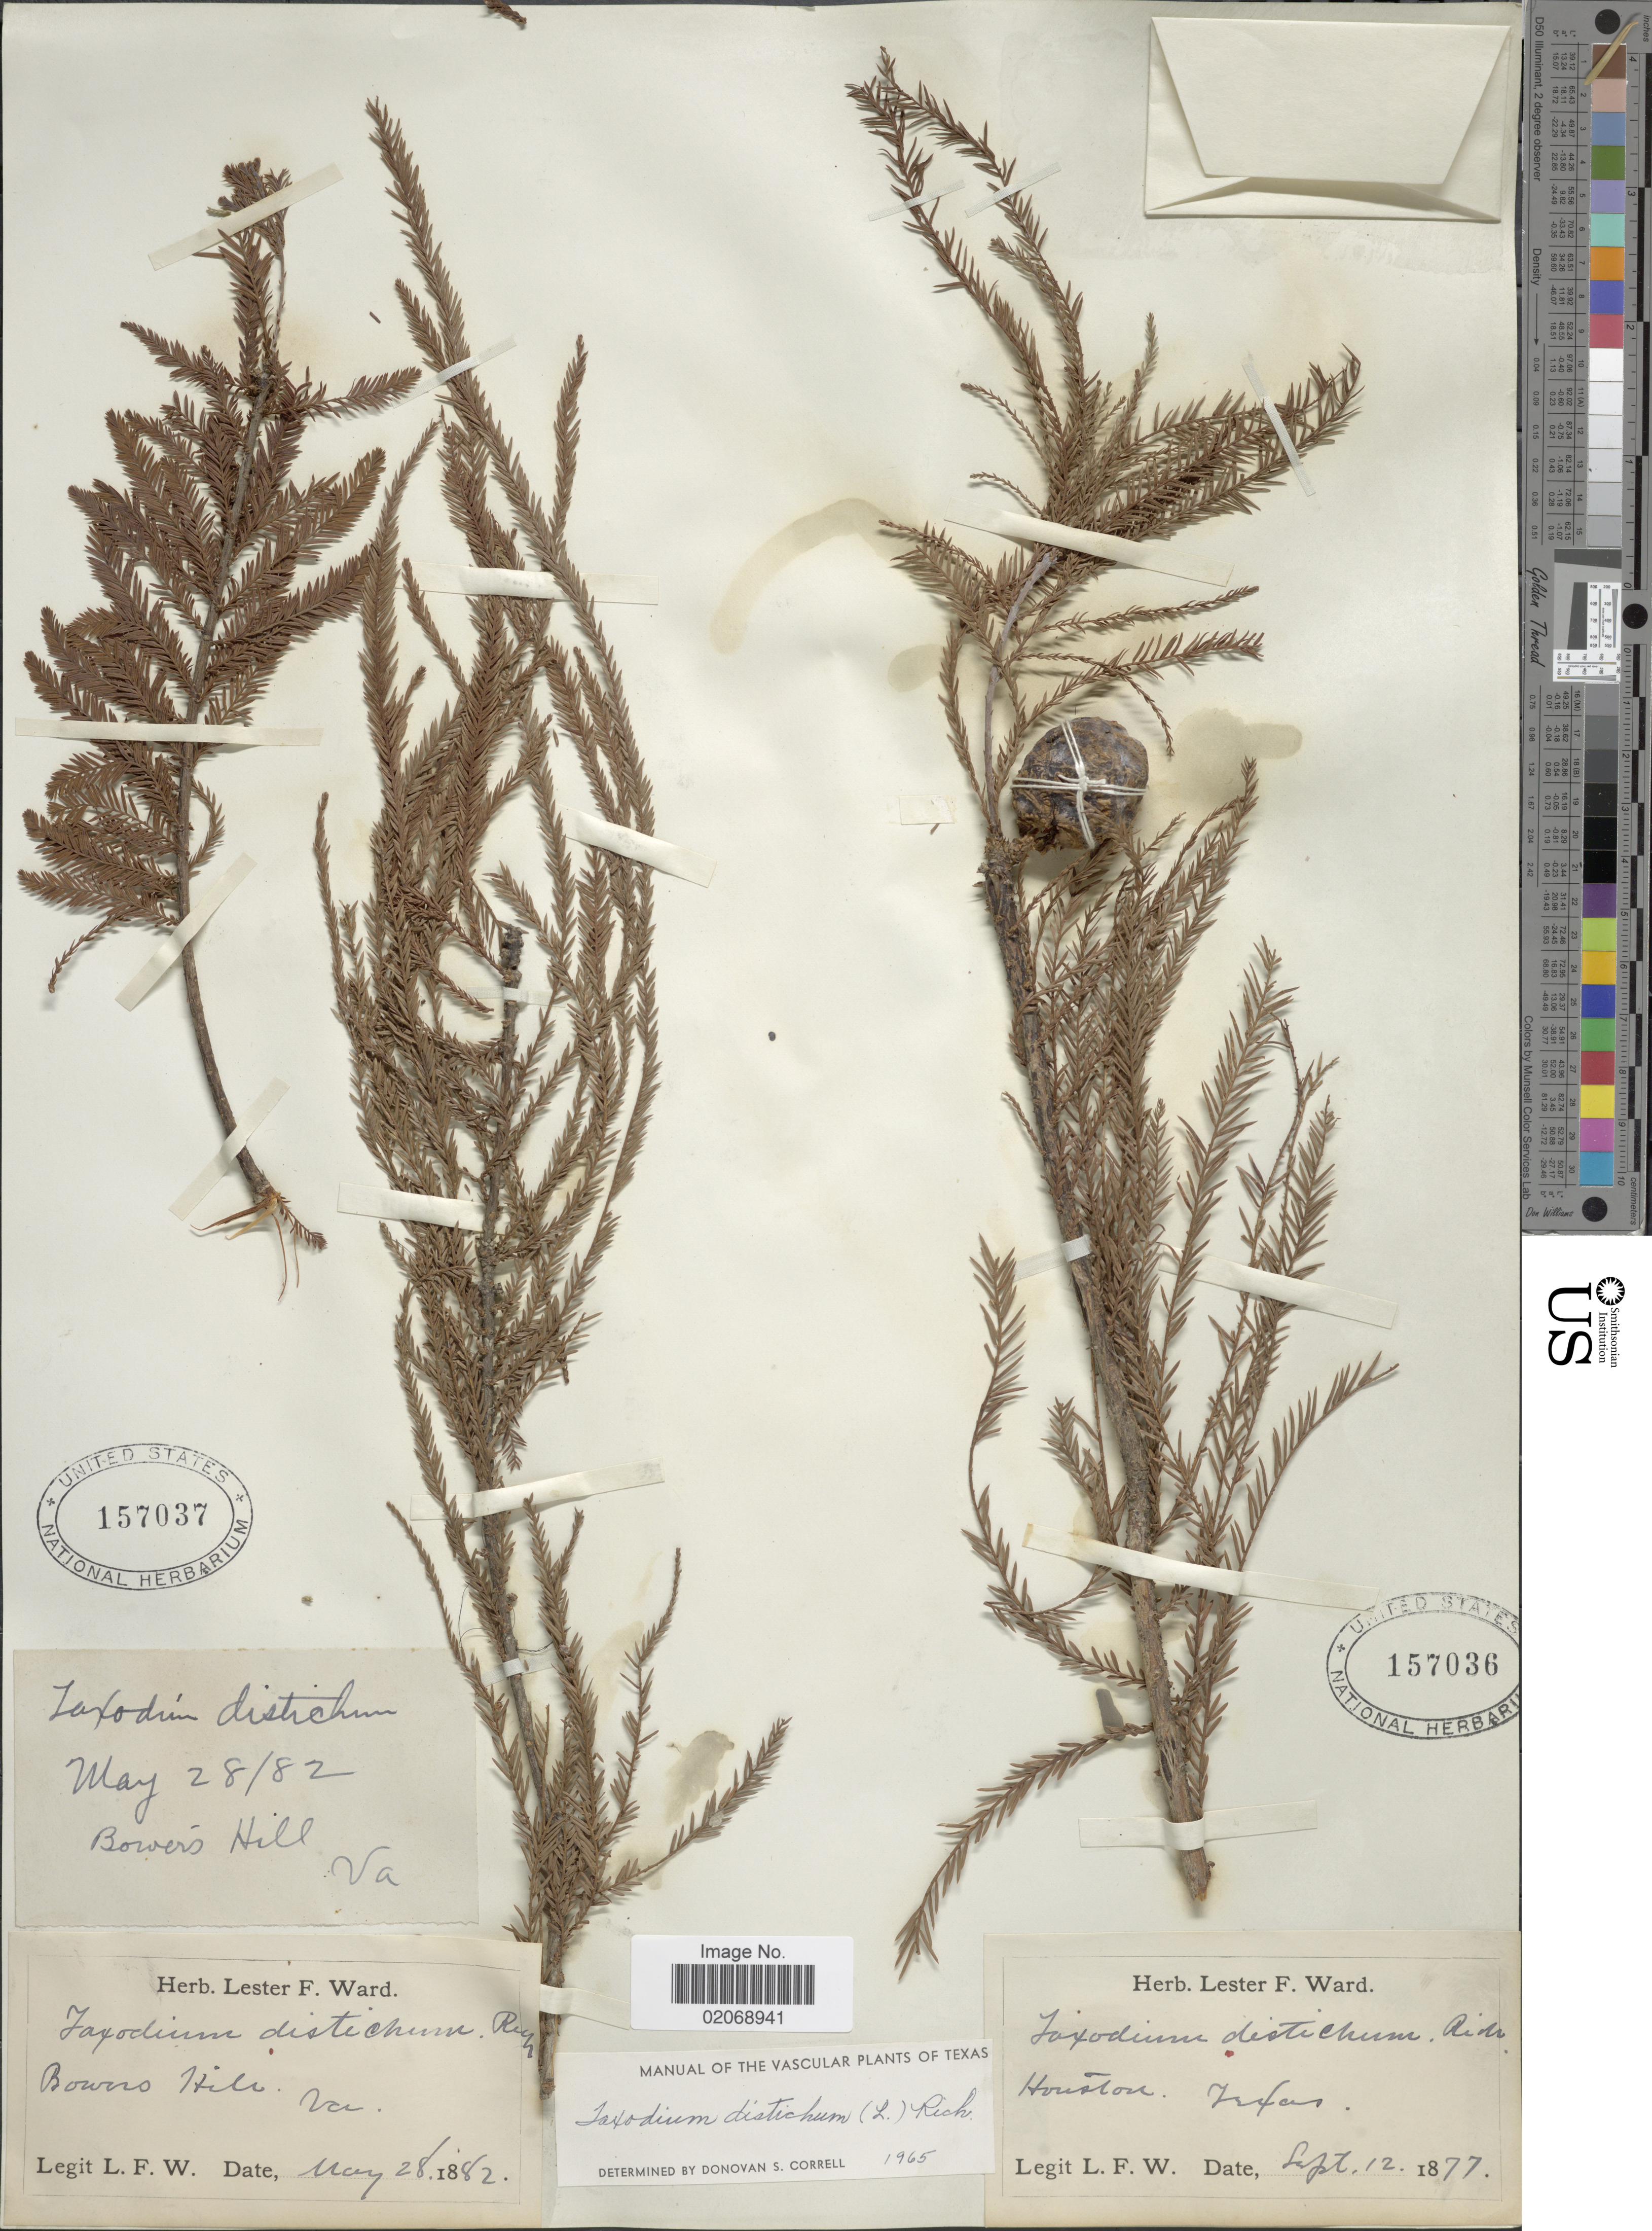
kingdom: Plantae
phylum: Tracheophyta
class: Pinopsida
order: Pinales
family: Cupressaceae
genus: Taxodium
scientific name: Taxodium distichum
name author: (L.) Rich.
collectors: L. F. Ward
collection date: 1877-09-12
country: United States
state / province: Texas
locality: Houston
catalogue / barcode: US 157036-2